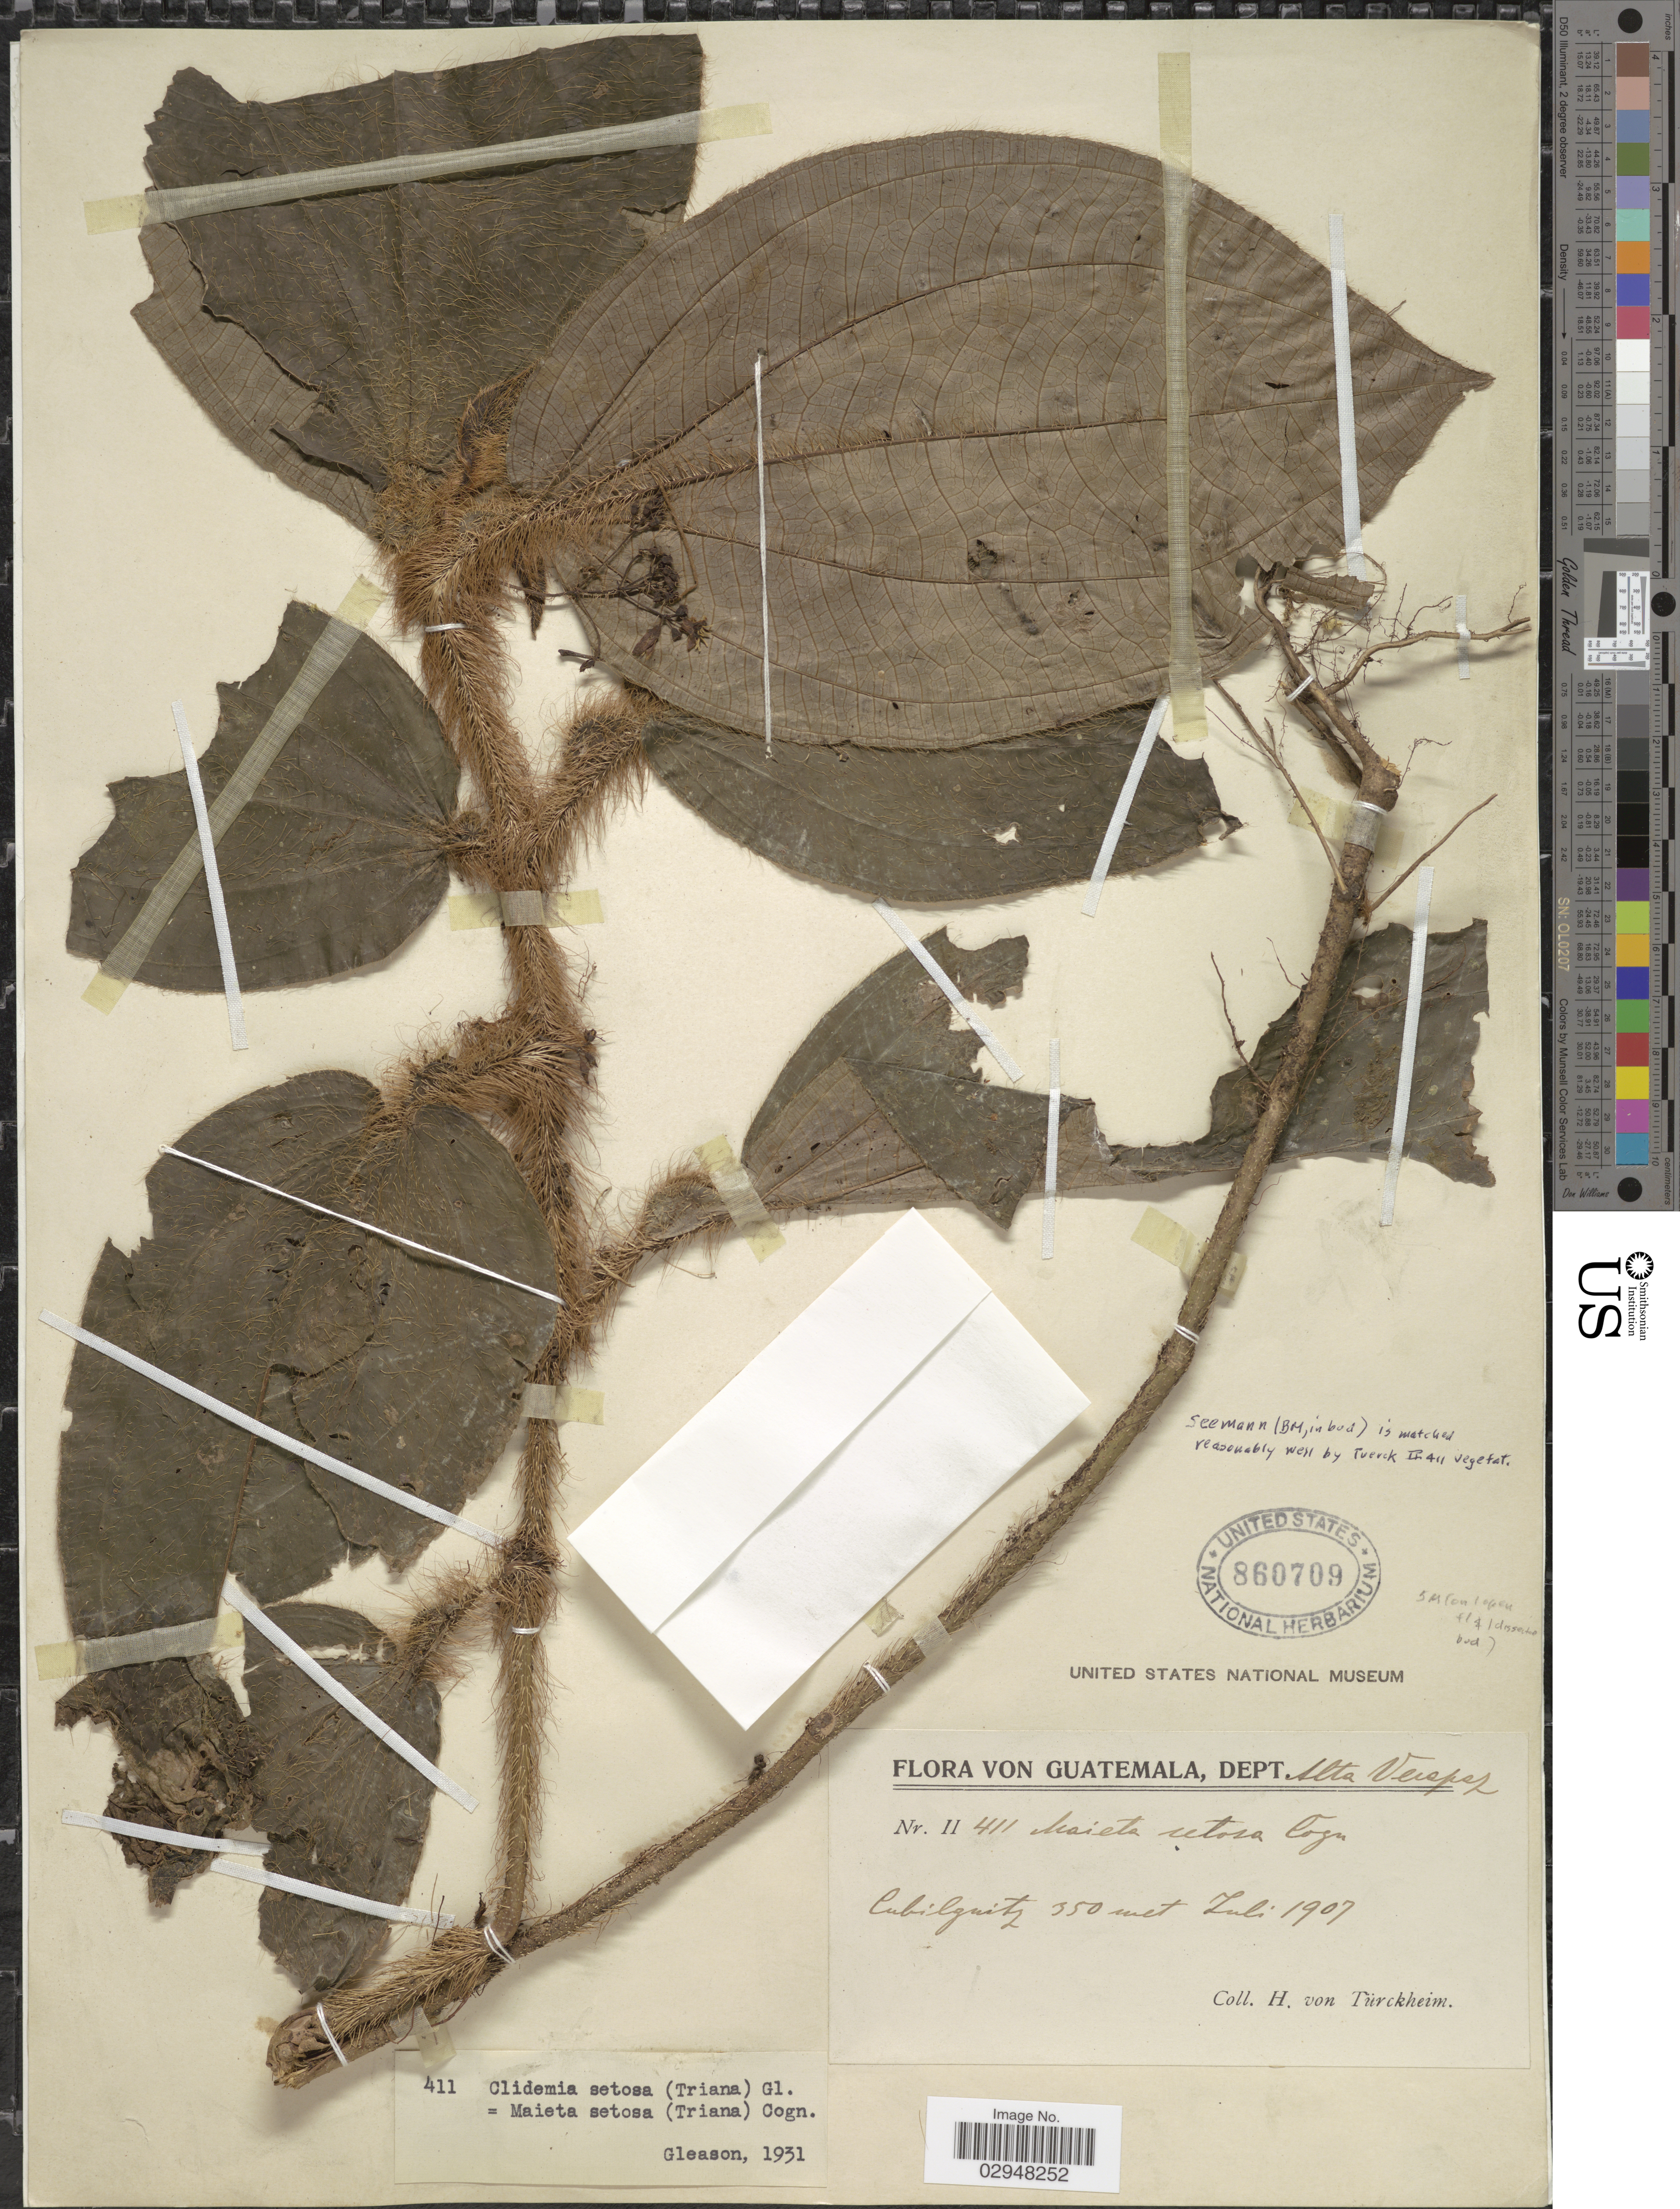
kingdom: Plantae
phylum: Tracheophyta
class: Magnoliopsida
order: Myrtales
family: Melastomataceae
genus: Clidemia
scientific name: Clidemia setosa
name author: (Triana) Gleason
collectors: H. von Türckheim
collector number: II411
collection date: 1907-07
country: Guatemala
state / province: Alta Verapaz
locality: Dept. Alta Verapaz. Cubilquitz.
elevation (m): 350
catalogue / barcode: US 860709